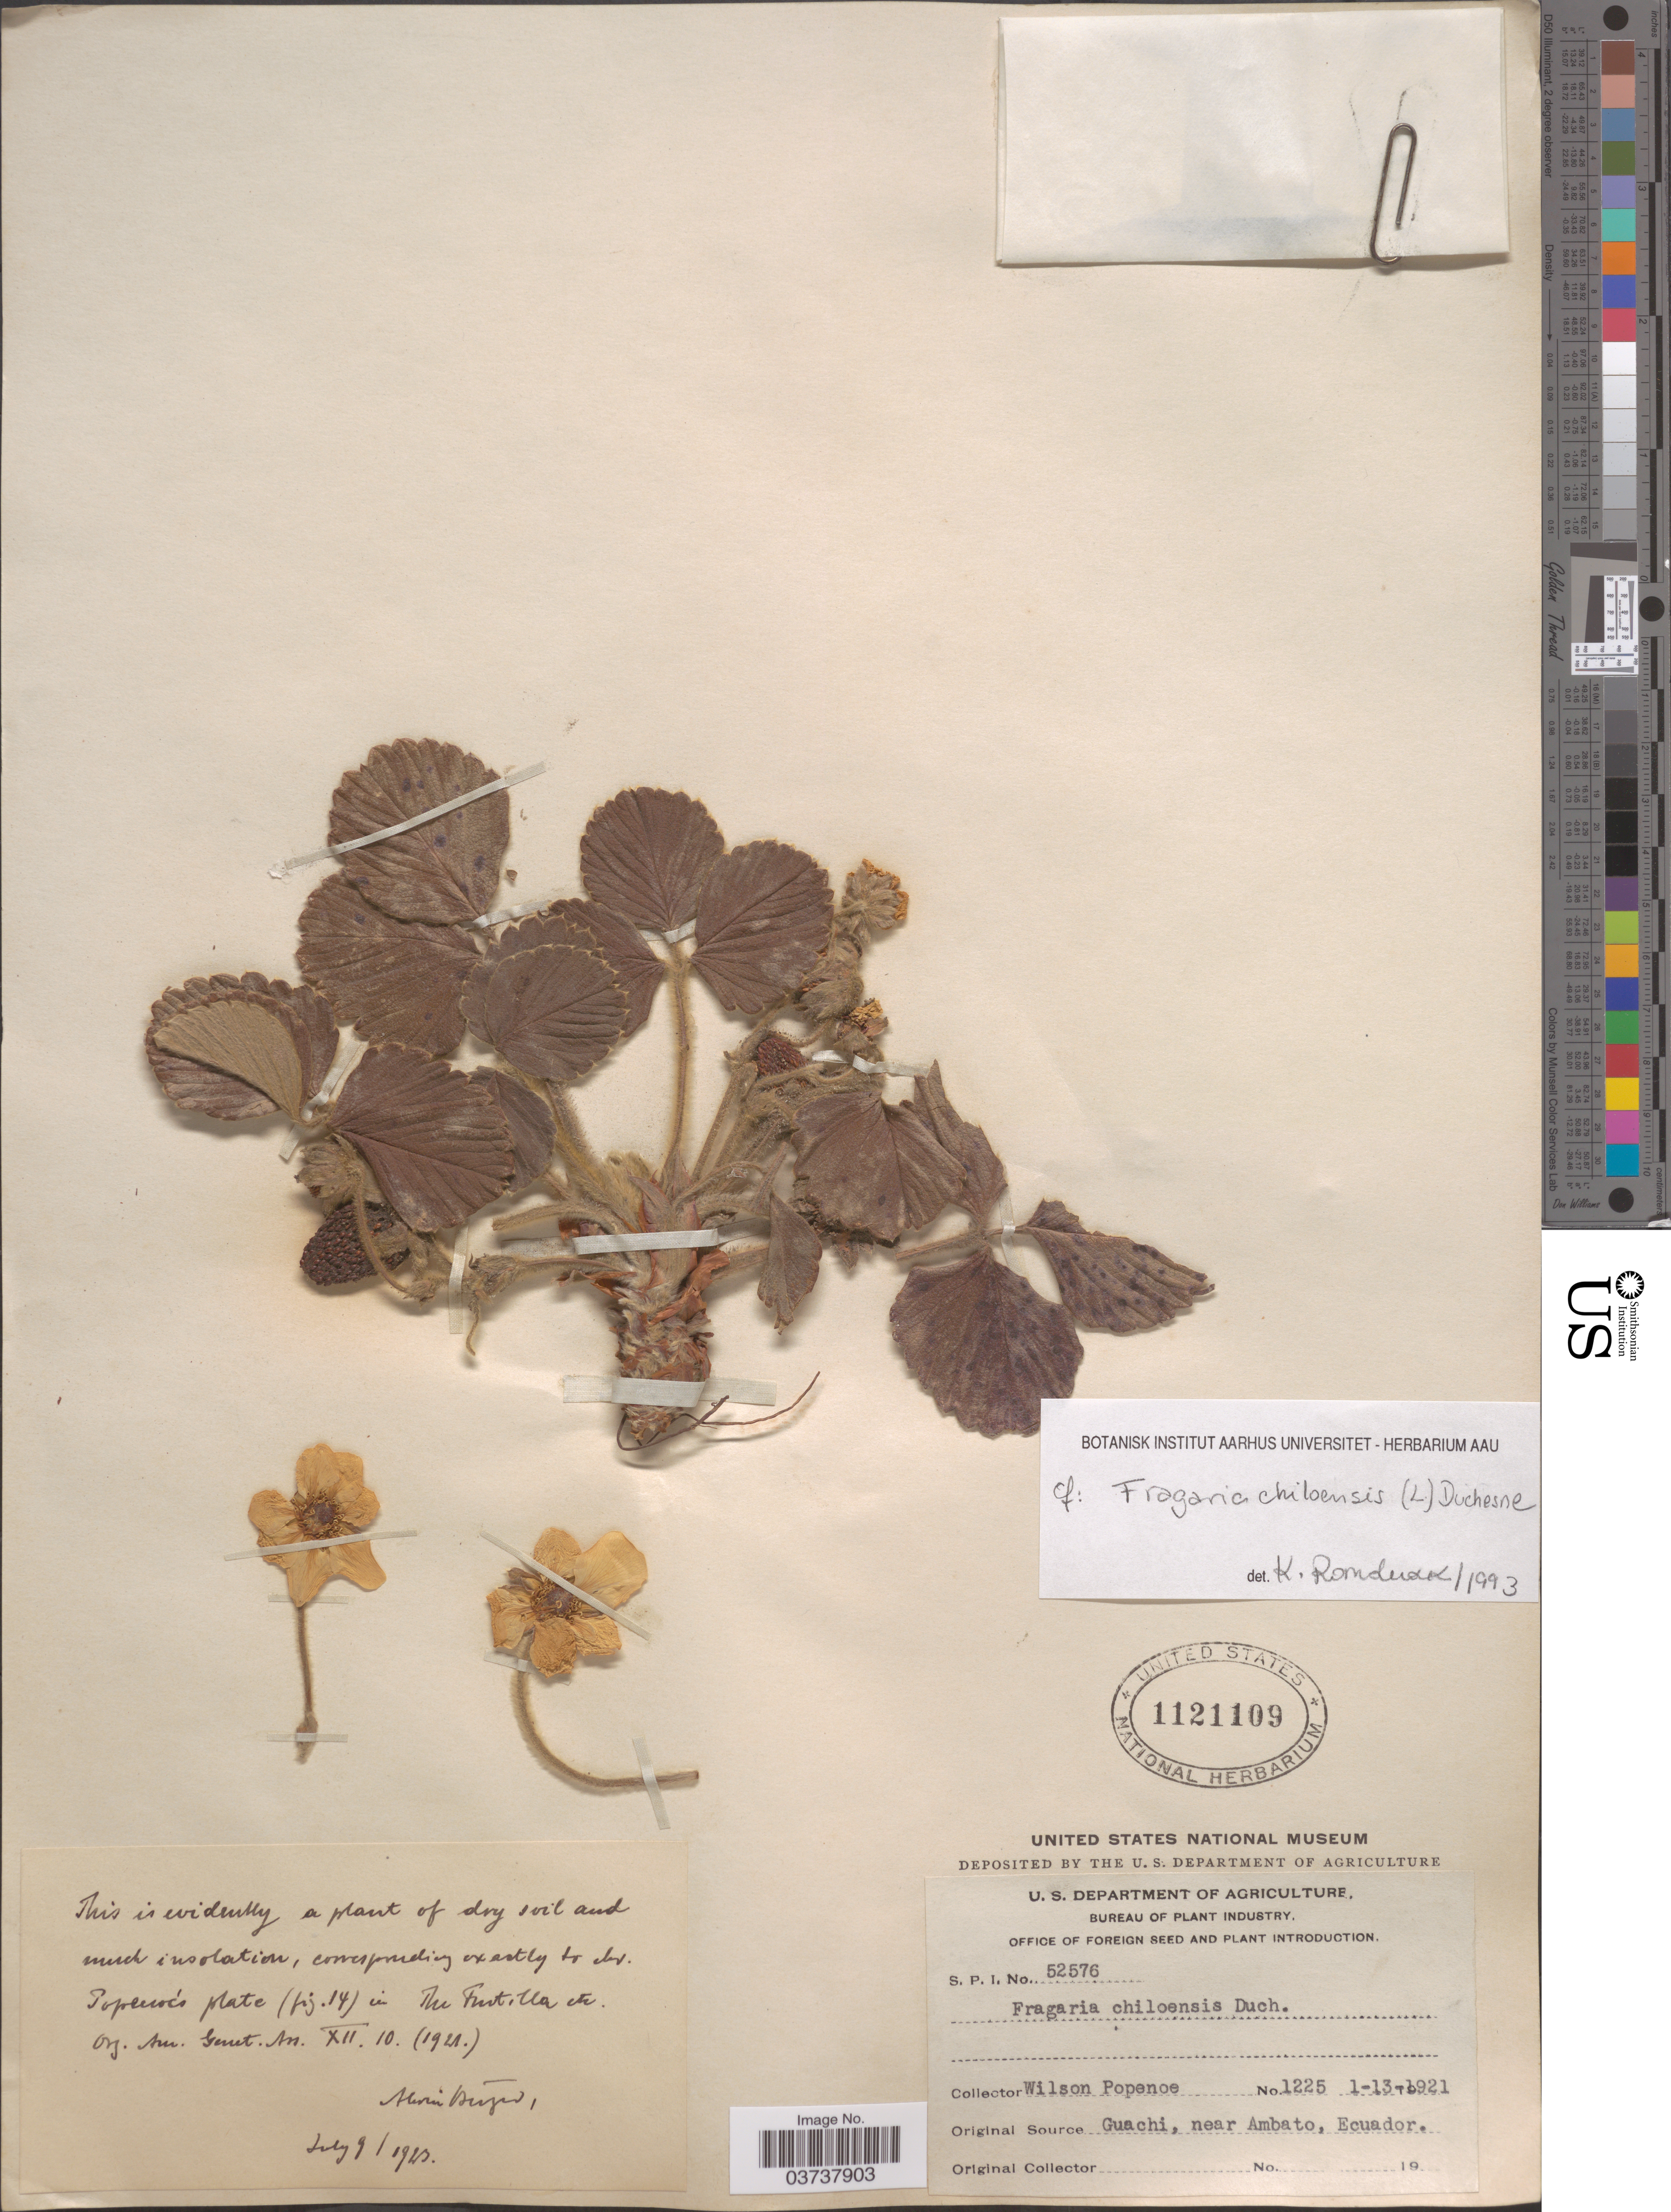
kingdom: Plantae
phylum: Tracheophyta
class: Magnoliopsida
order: Rosales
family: Rosaceae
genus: Fragaria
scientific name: Fragaria chiloensis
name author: (L.) Mill.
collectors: F. Popenoe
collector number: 1225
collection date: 1921-01-13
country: Ecuador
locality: Guachi, near Ambato.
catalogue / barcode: US 1121109